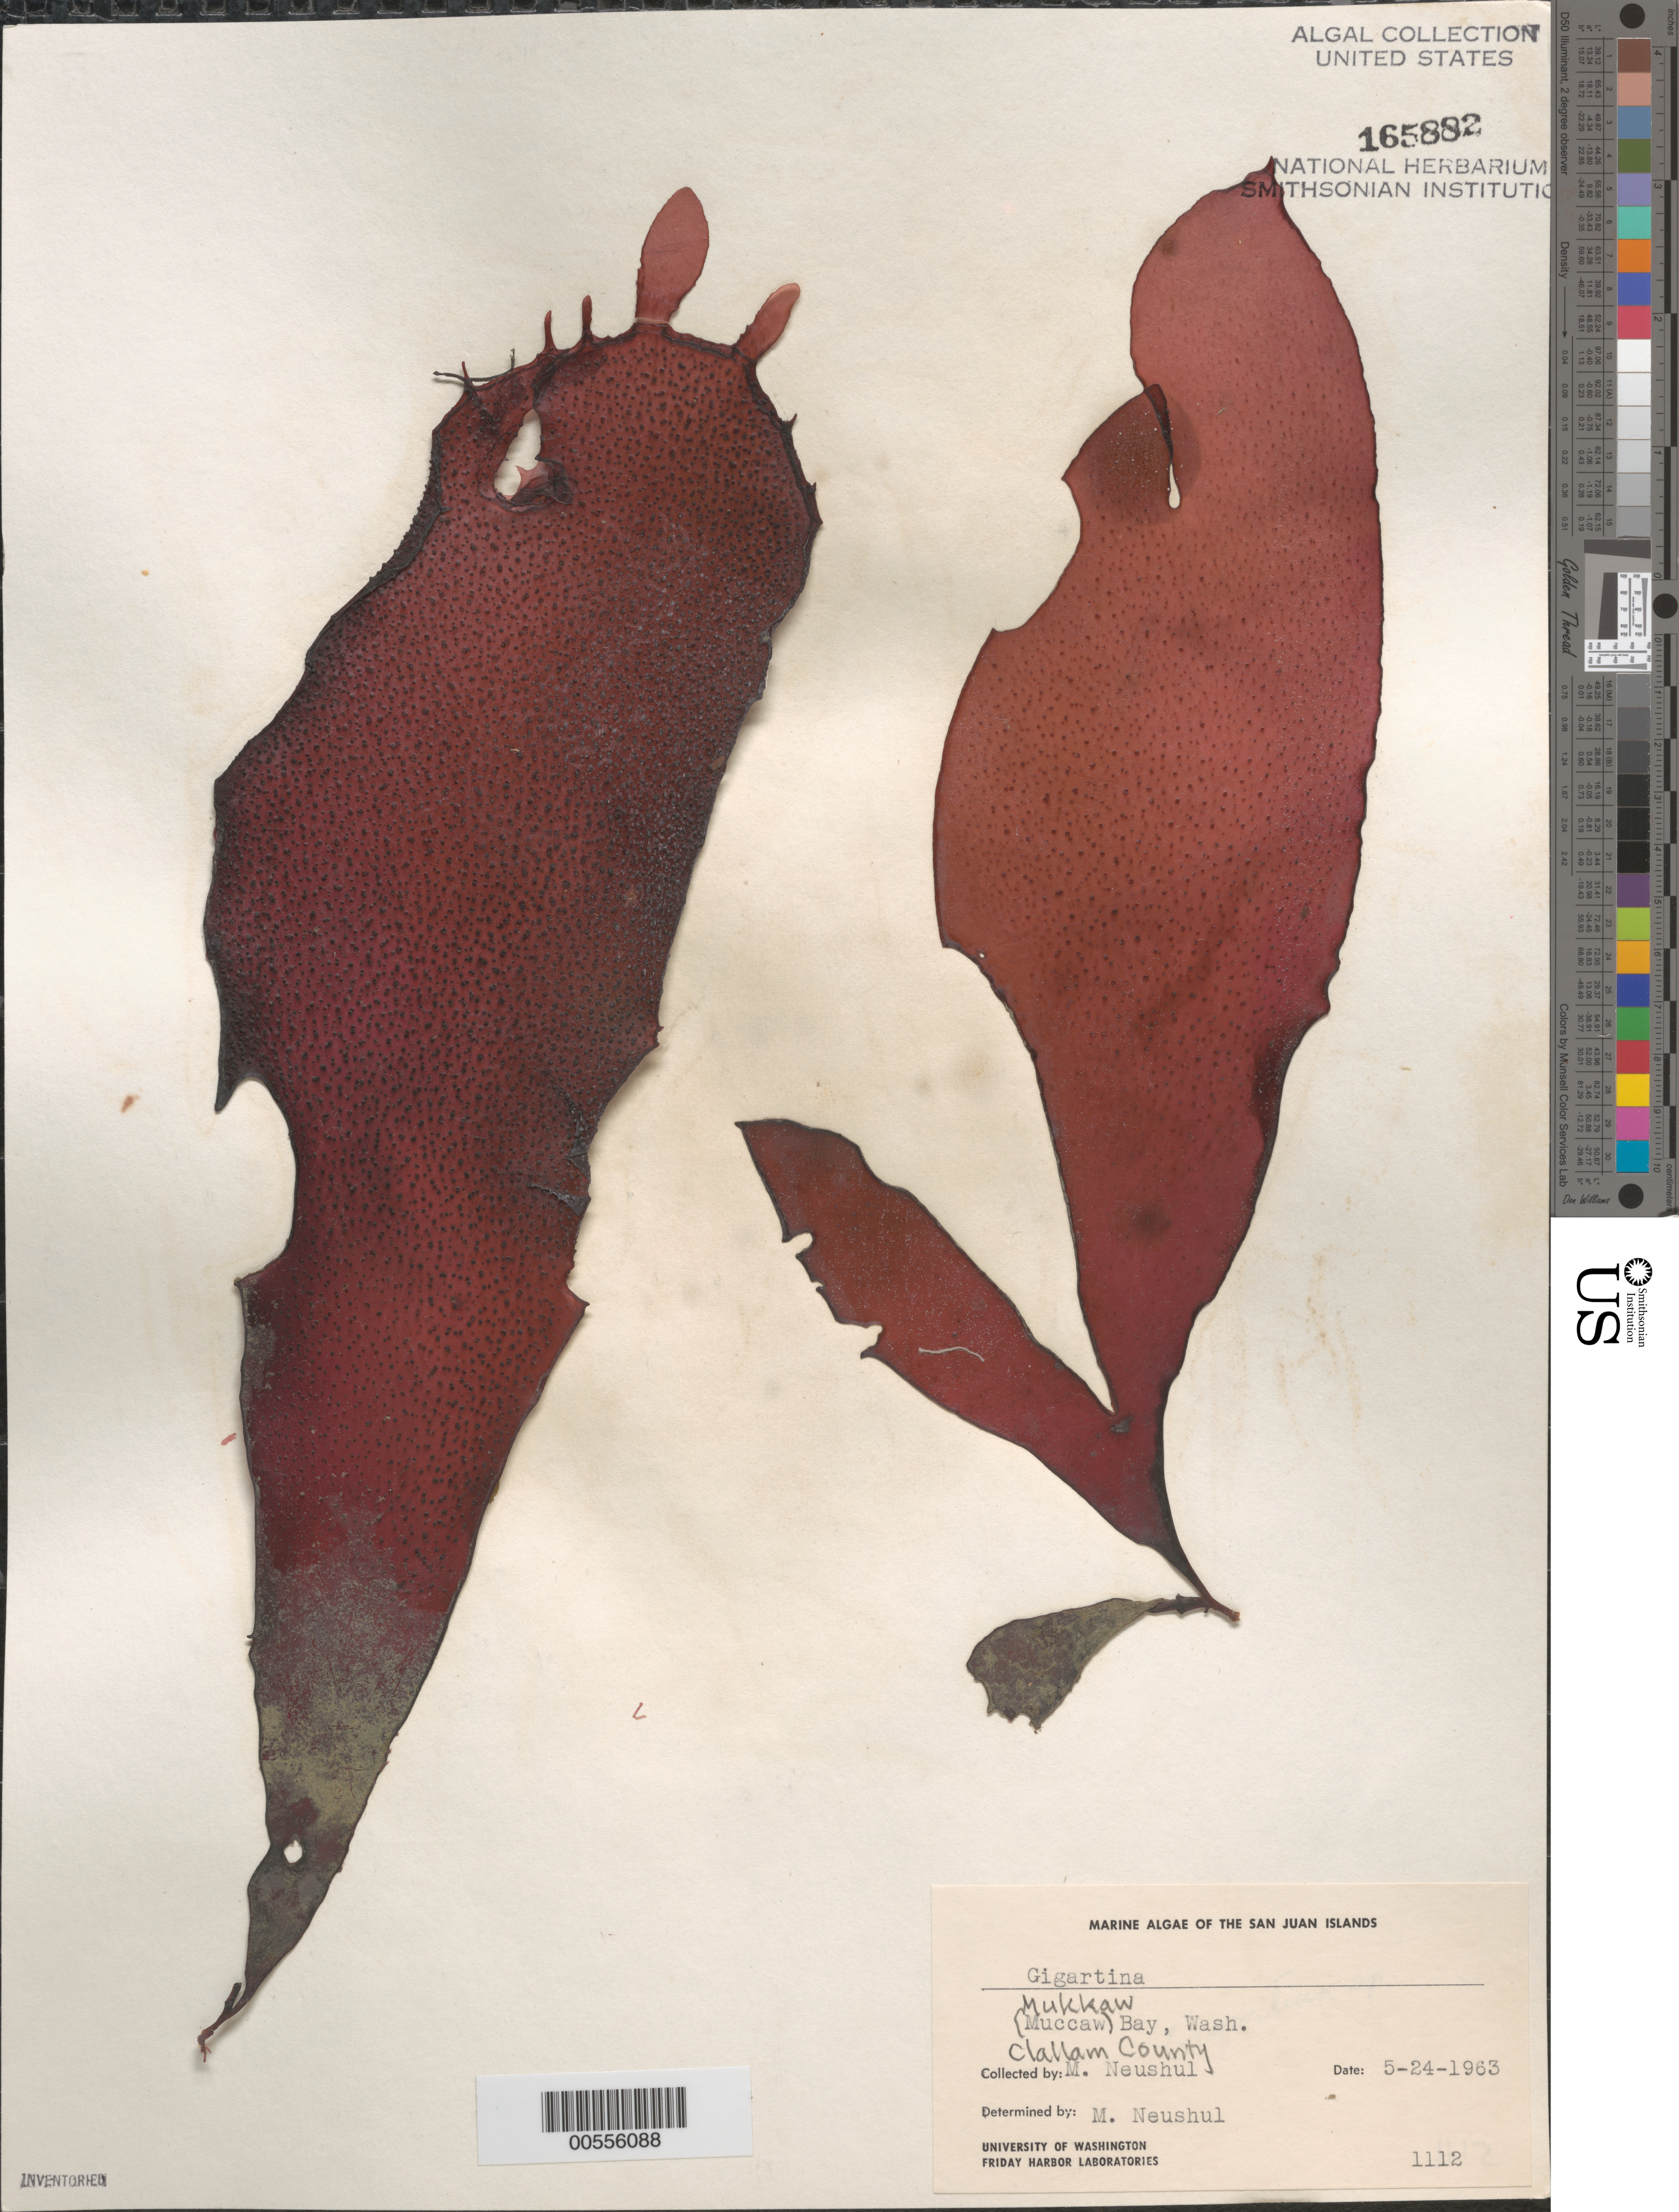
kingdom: Plantae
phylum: Rhodophyta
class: Florideophyceae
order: Gigartinales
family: Gigartinaceae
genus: Gigartina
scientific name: Gigartina sp.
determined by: Neushul, M.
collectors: M. Neushul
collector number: Neushul 1112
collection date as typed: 24 May 1963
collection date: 1963-05-24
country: United States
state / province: Washington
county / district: Clallam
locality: Mukkaw Bay (Muccaw Bay)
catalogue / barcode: US 165882